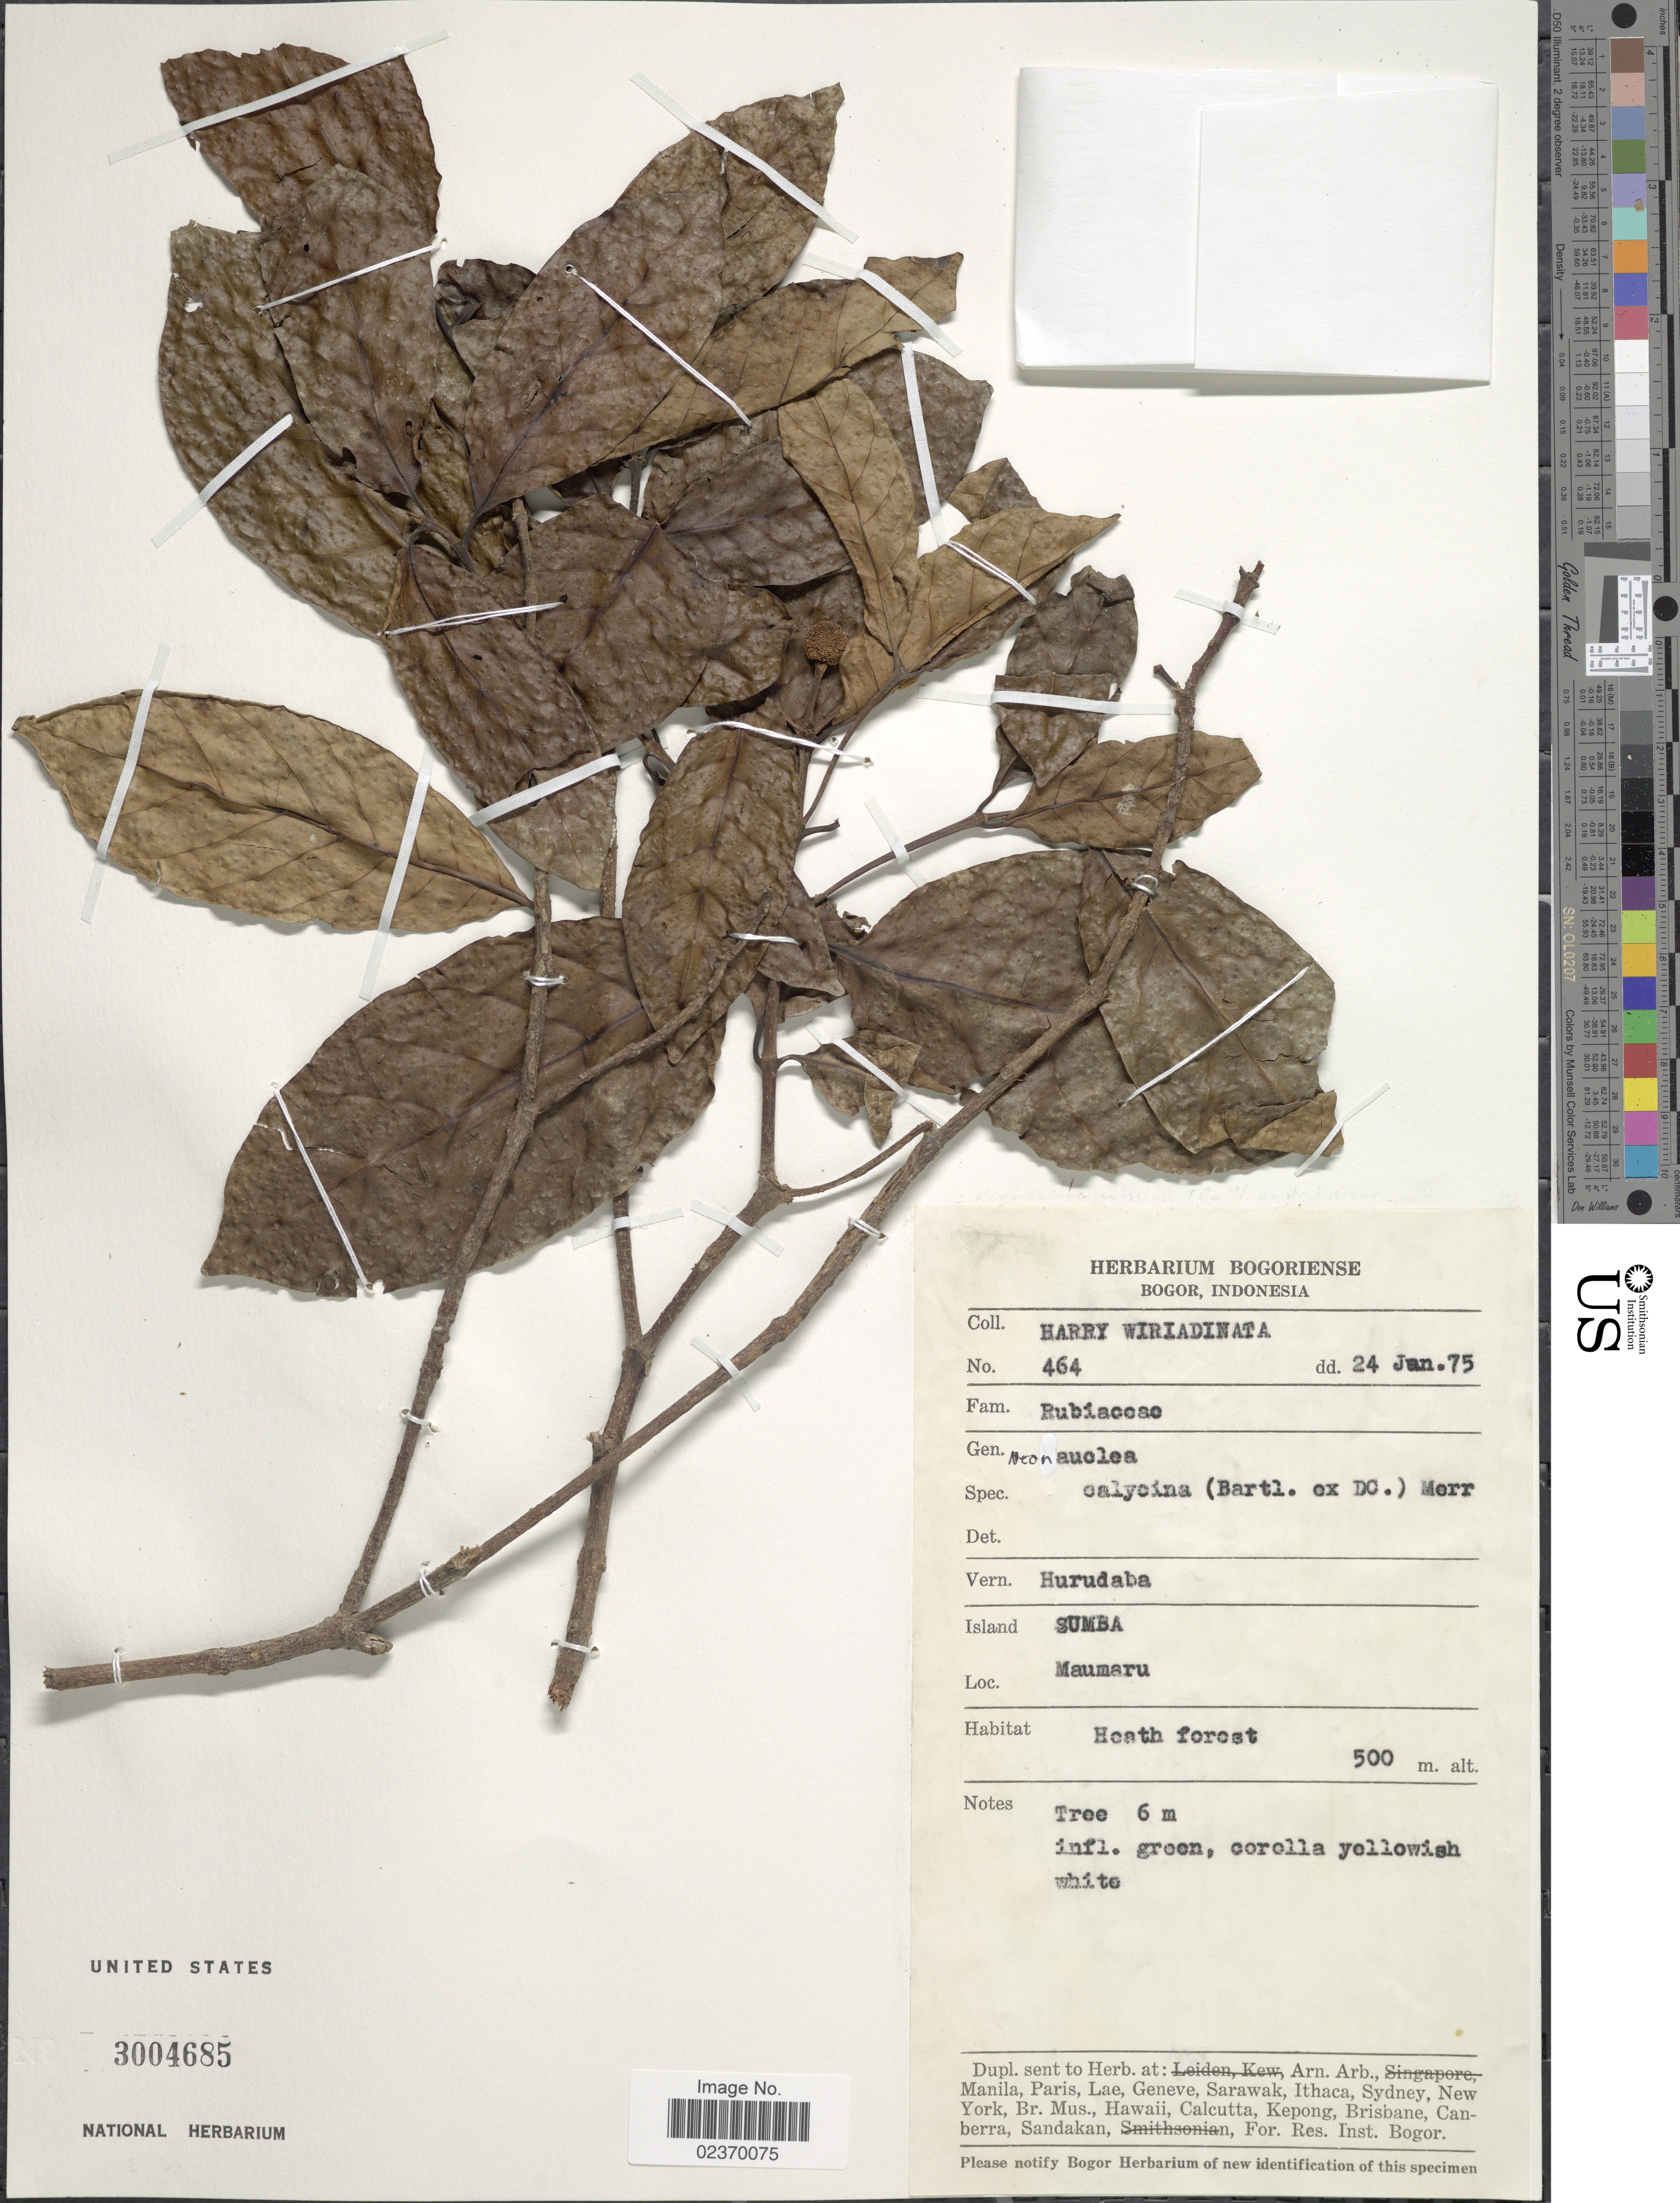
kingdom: Plantae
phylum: Tracheophyta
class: Magnoliopsida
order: Gentianales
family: Rubiaceae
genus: Neonauclea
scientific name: Neonauclea calycina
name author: (Bartl. ex DC.) Merr.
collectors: H. Wiriadinata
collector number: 464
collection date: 1975-01-24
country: Indonesia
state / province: Nusa Tenggara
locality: Island Sumba, Maumaru, Heath forest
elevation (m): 500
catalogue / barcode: US 3004685